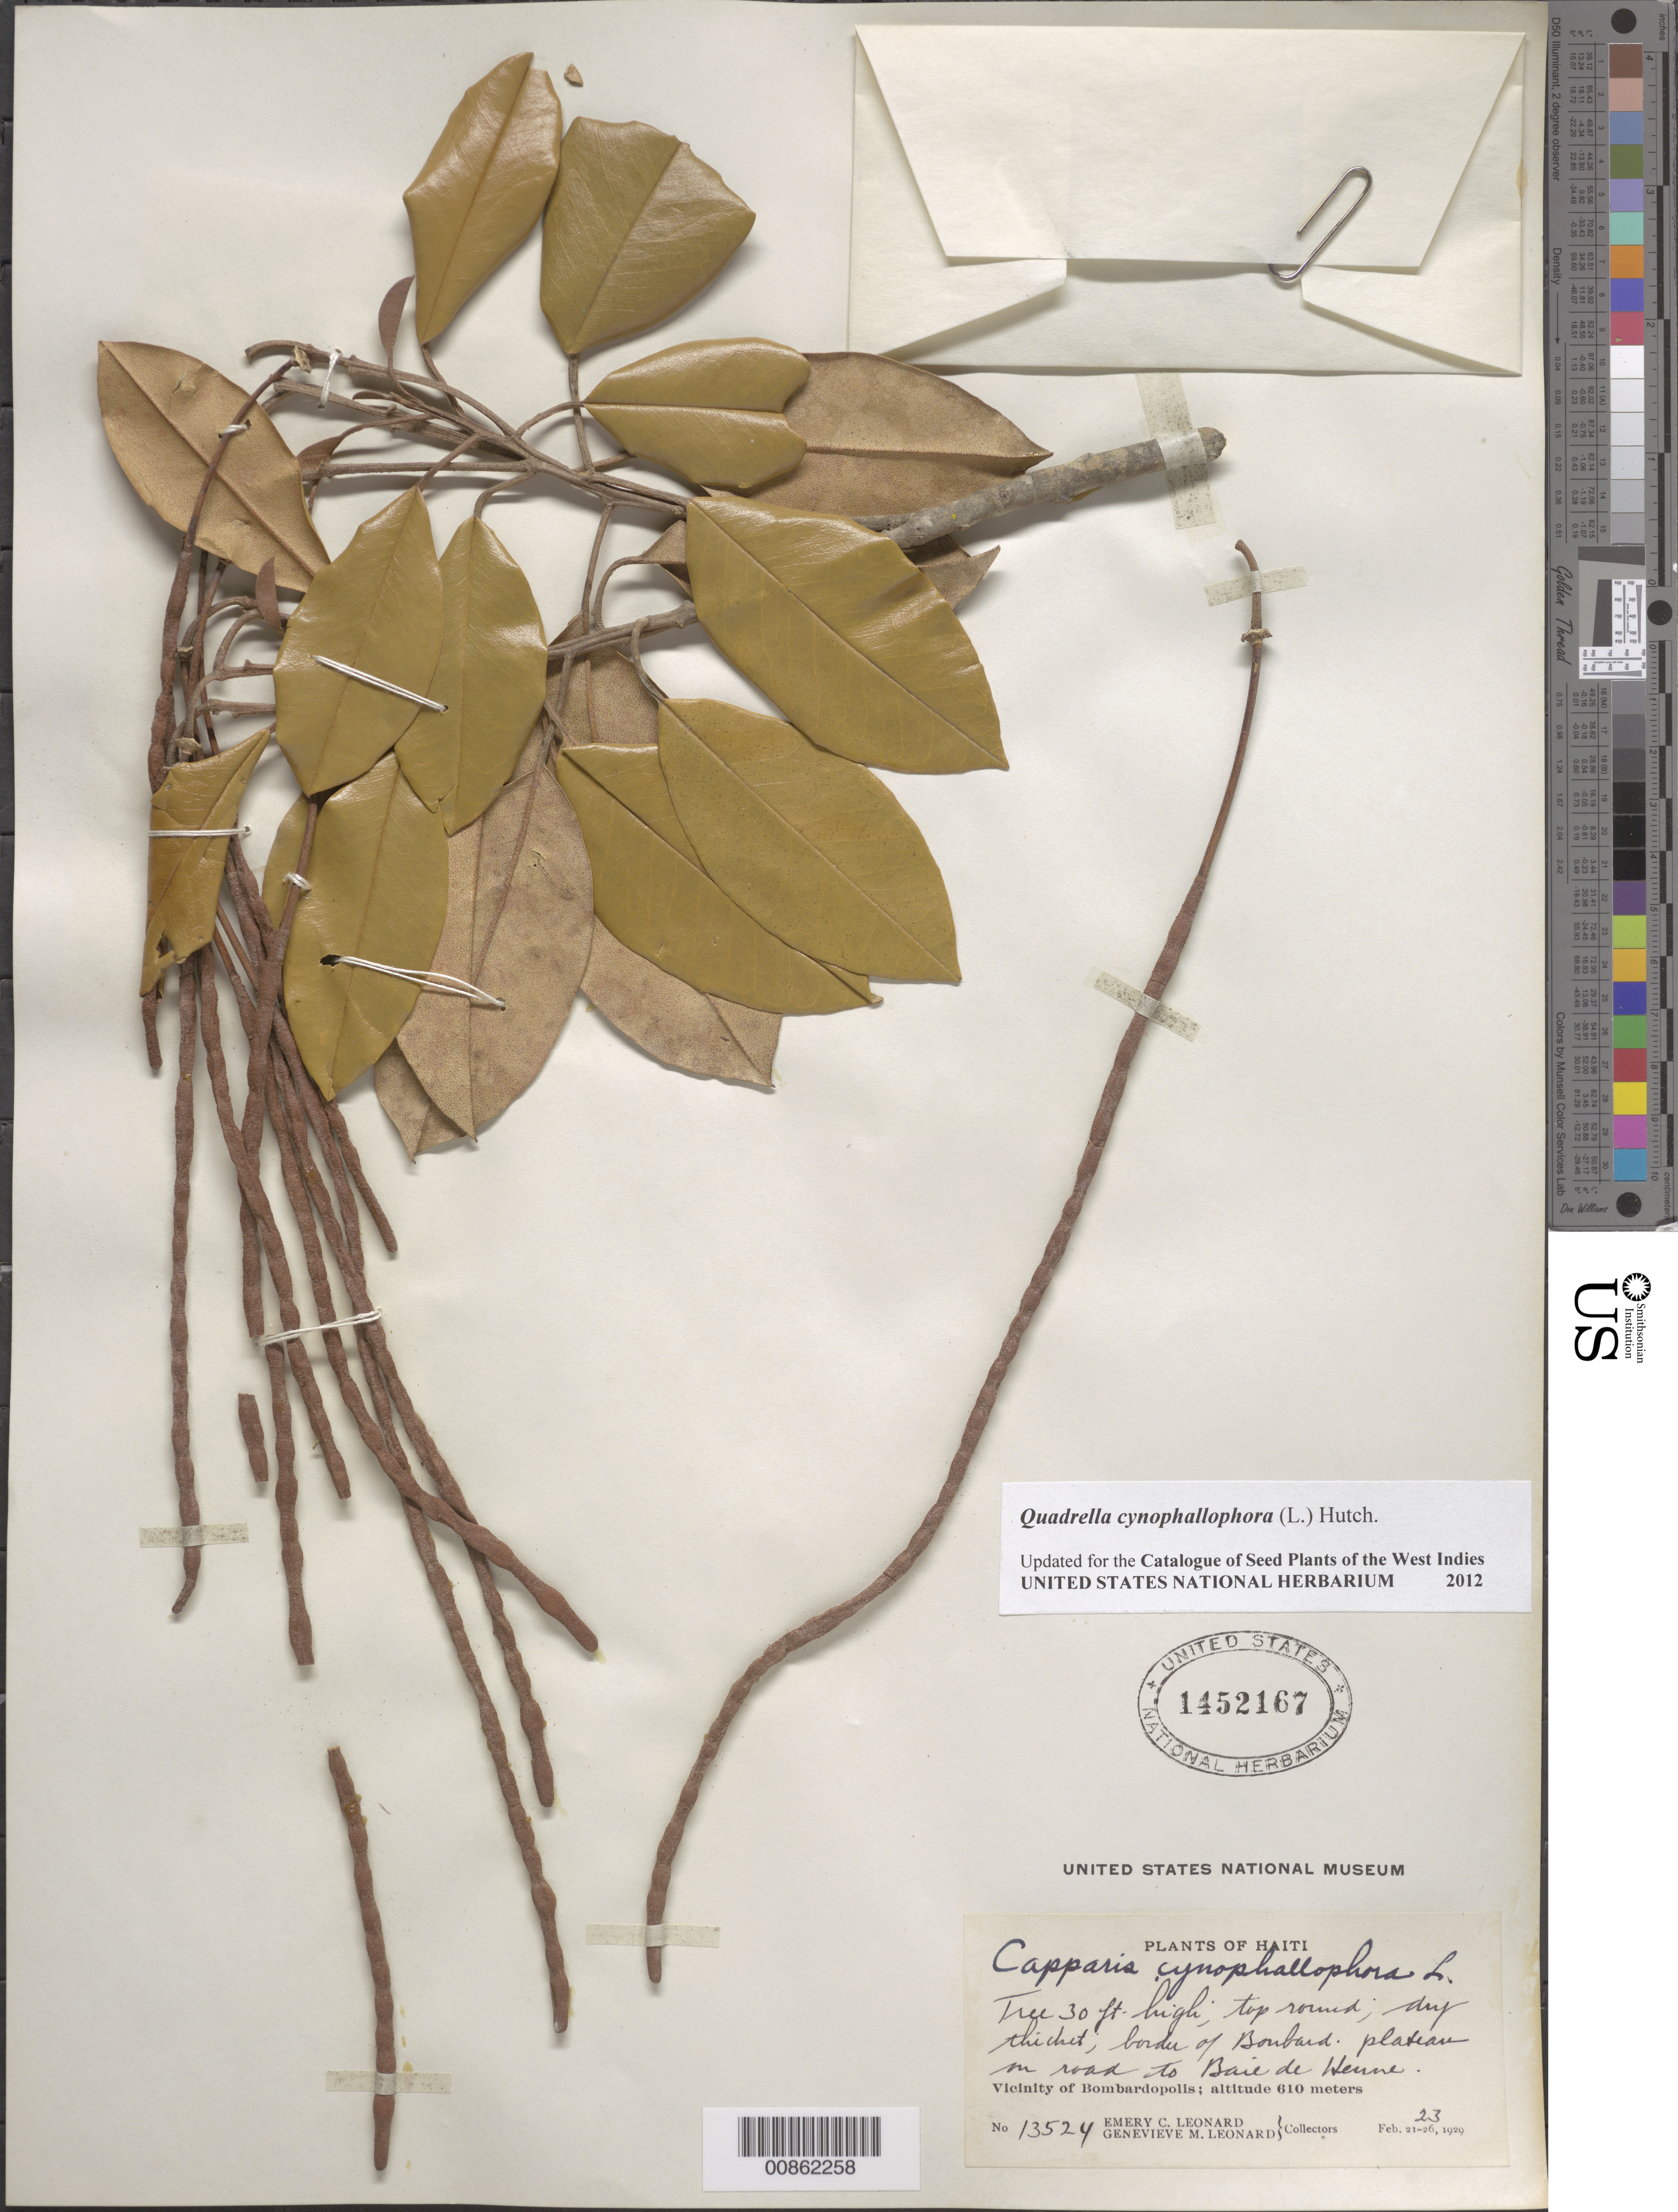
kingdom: Plantae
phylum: Tracheophyta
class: Magnoliopsida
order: Brassicales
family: Capparaceae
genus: Quadrella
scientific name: Quadrella cynophallophora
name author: (L.) Hutch.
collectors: E. C. Leonard & G. M. Leonard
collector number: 13524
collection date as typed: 23 Feb 1929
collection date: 1929-02-23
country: Haiti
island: Hispaniola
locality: Vicinity of Bombardopolis. Border of Bombard plateau on road to Baie de Henne.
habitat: Dry thicket.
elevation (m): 610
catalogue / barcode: US 1452167